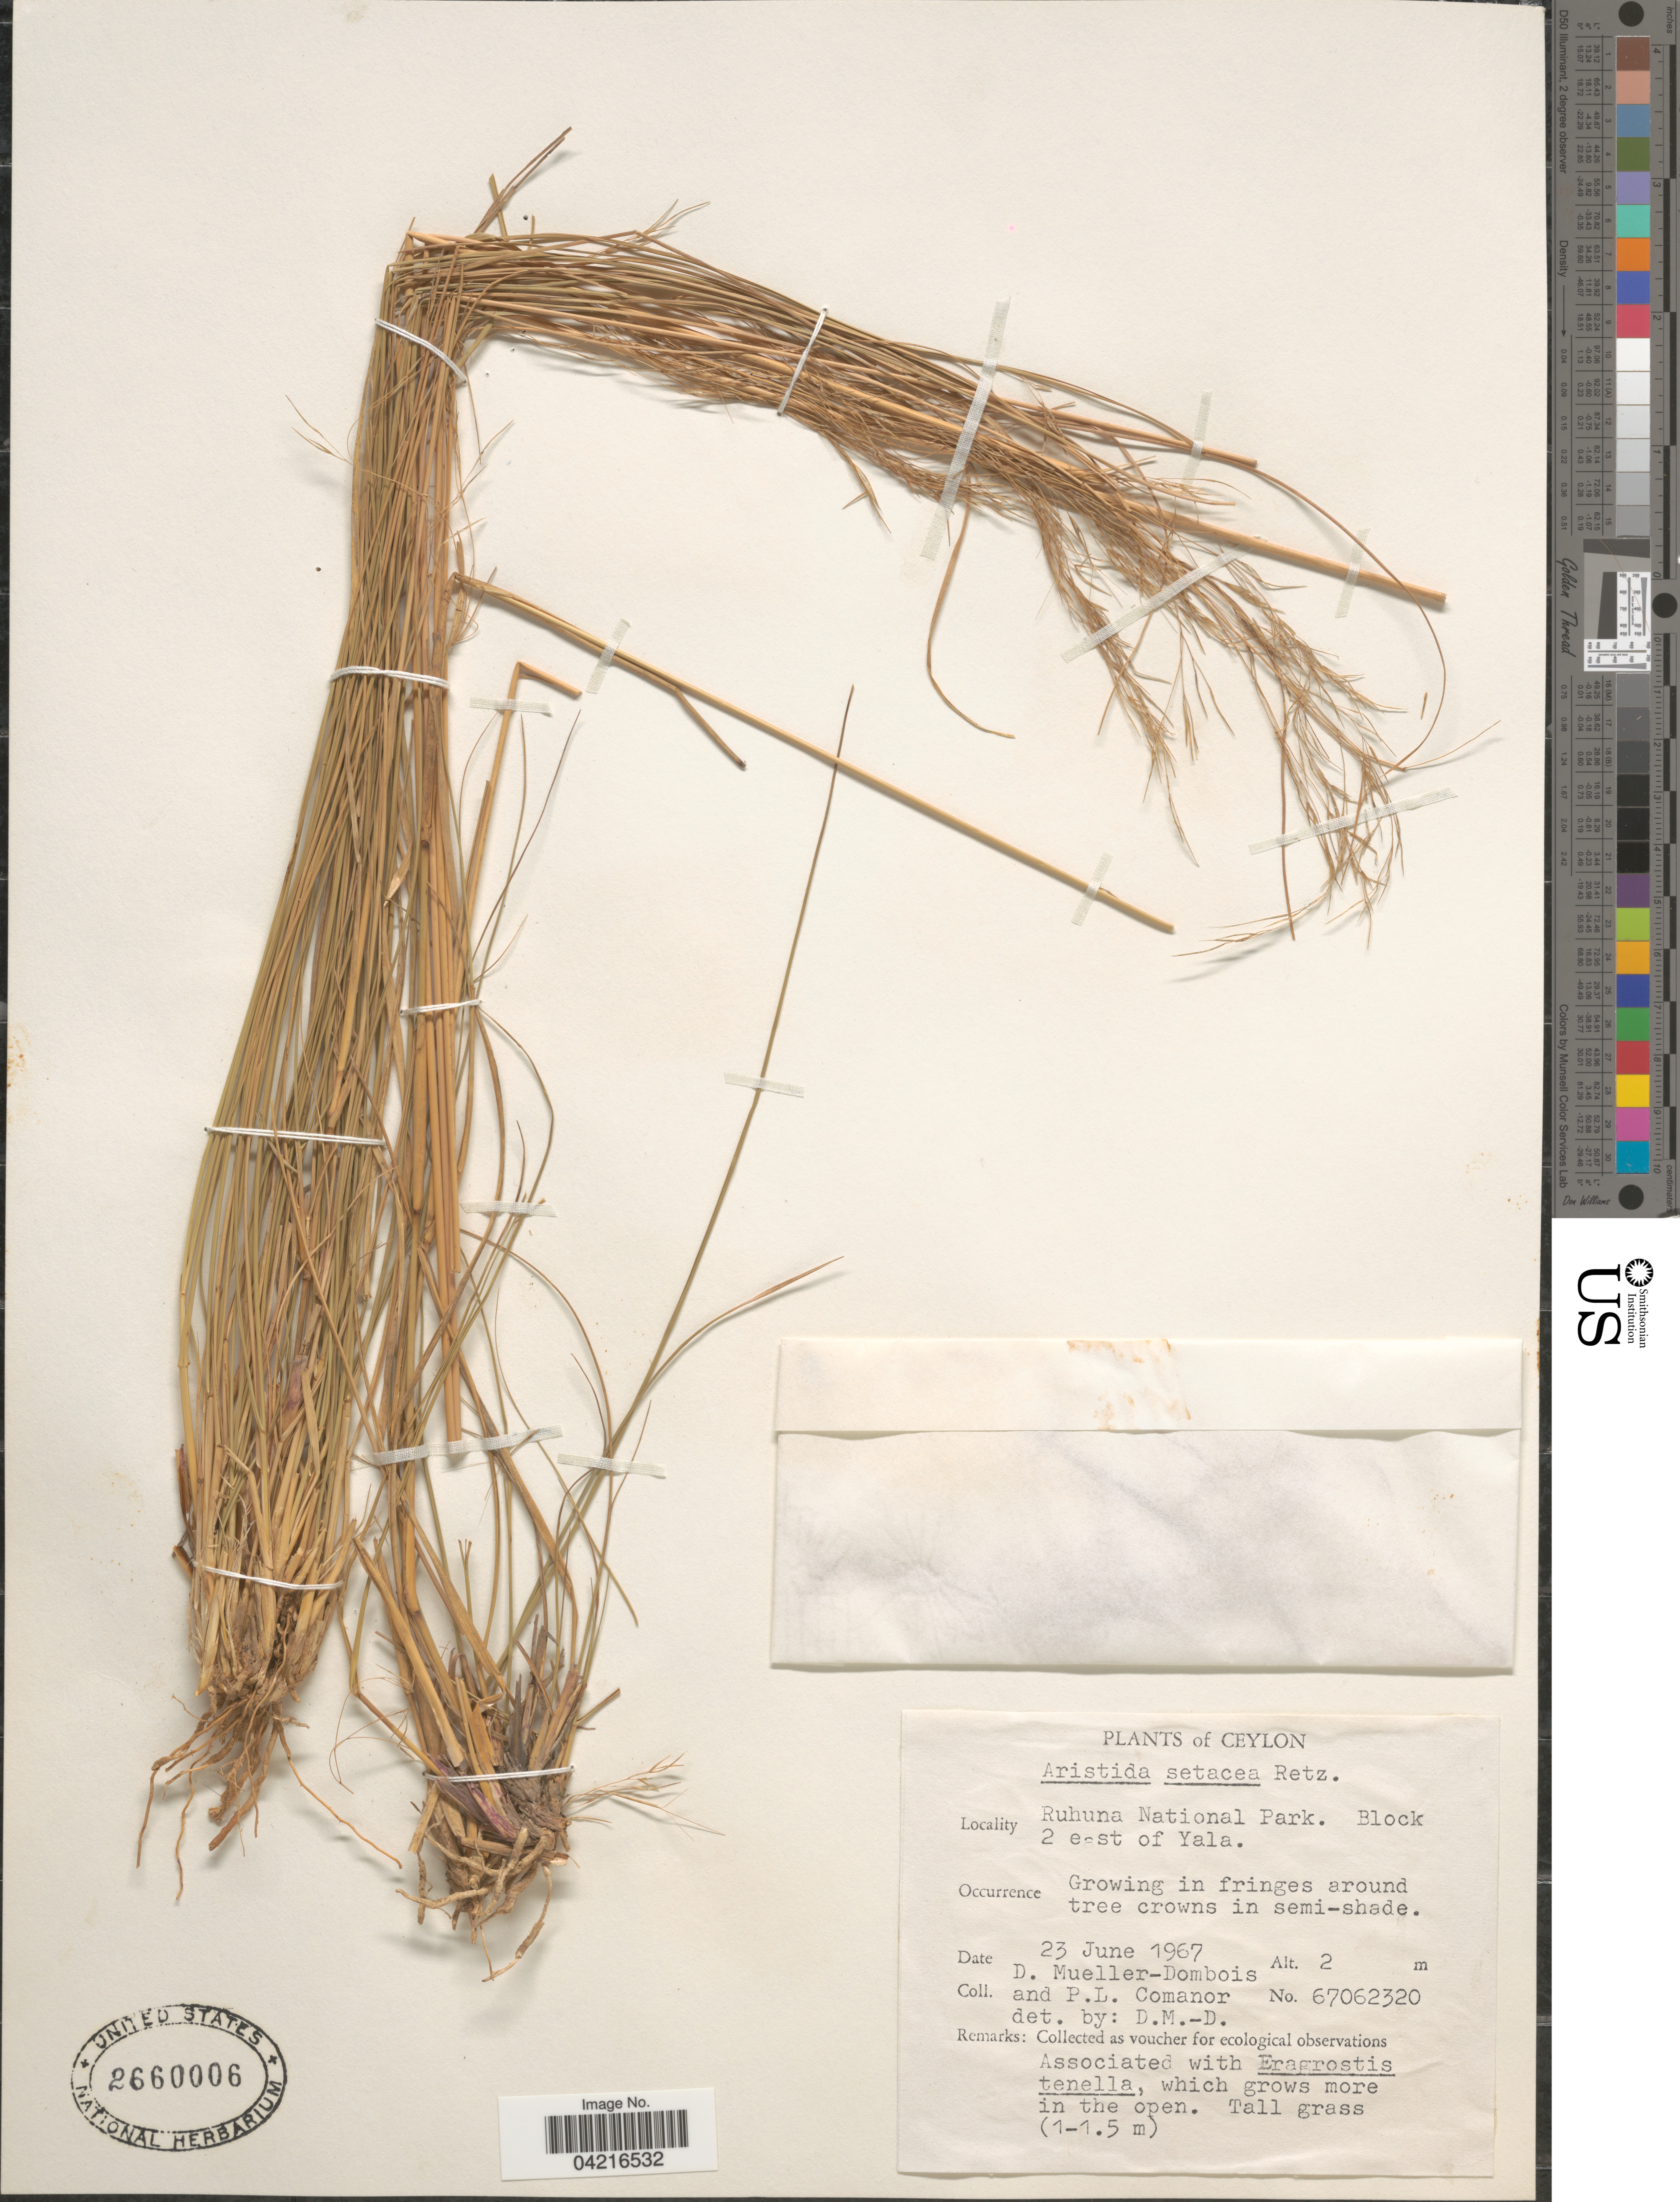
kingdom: Plantae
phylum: Tracheophyta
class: Liliopsida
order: Poales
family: Poaceae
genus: Aristida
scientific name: Aristida setacea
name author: Retz.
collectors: D. Mueller-Dombois & P. Comanor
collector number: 67062320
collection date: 1967-06-23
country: Sri Lanka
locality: Ceylon. Ruhuna National Park. Block 2 east of Yala.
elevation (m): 2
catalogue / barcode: US 2660006